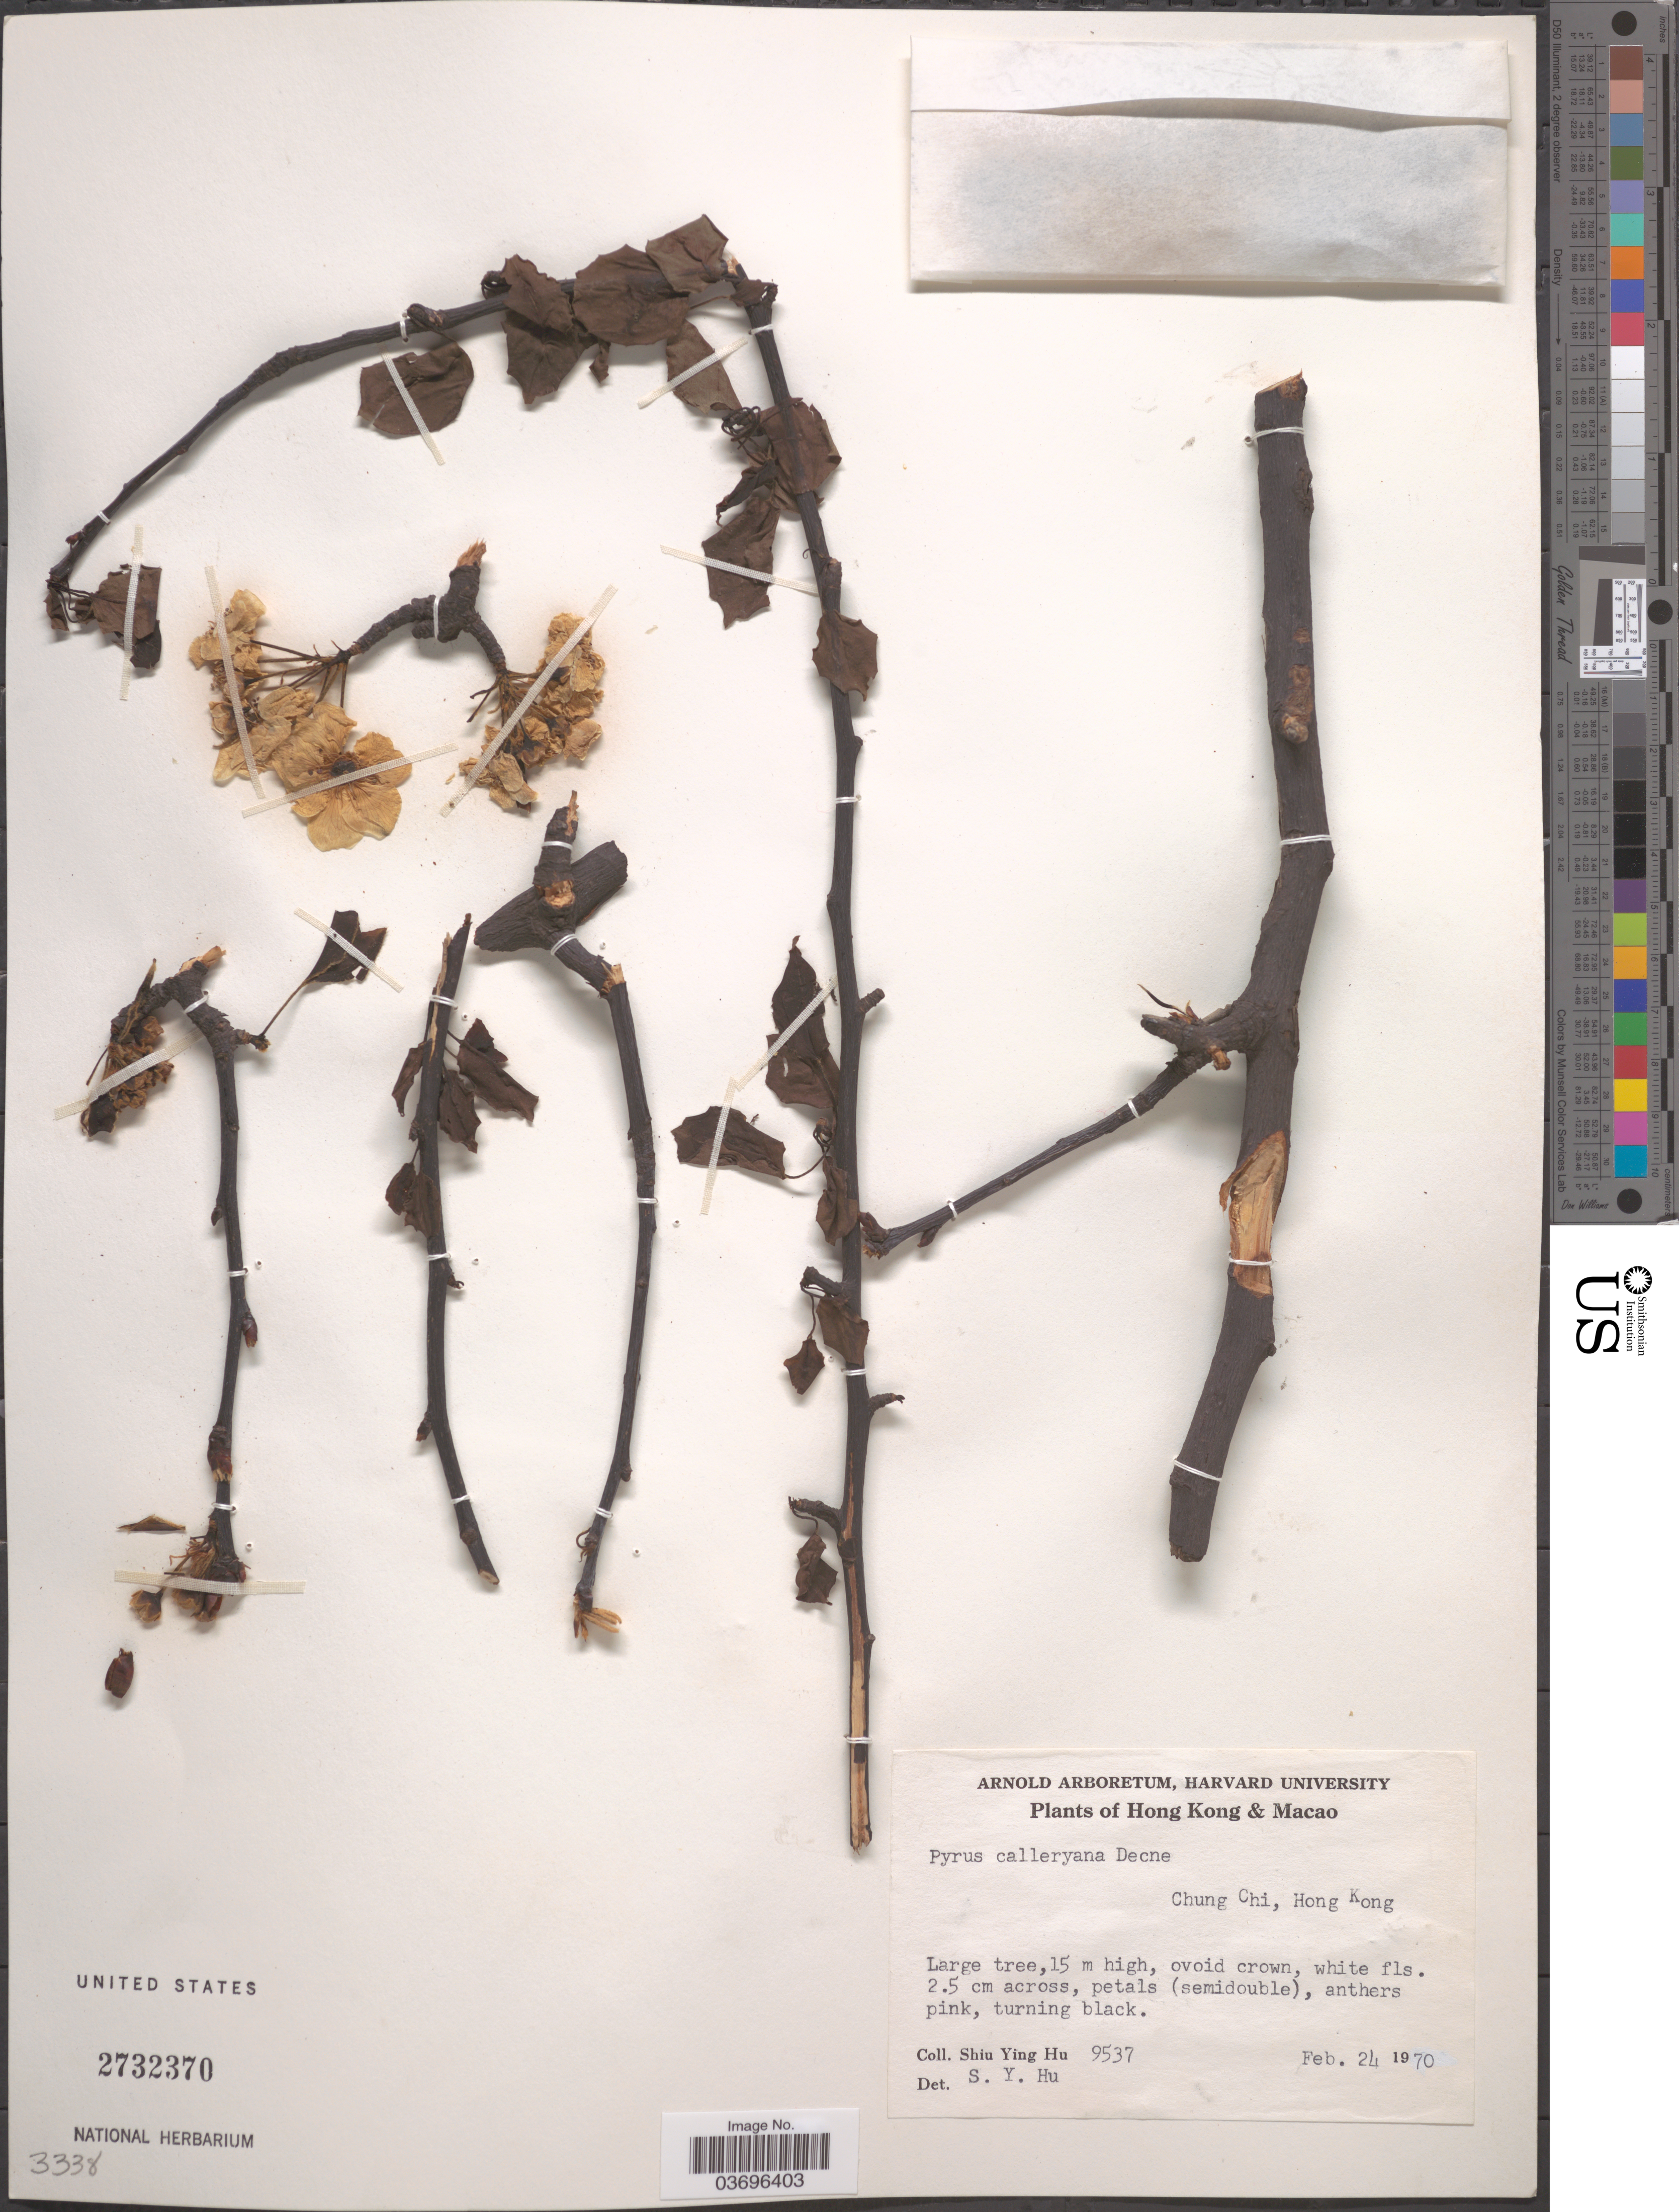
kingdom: Plantae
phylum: Tracheophyta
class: Magnoliopsida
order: Rosales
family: Rosaceae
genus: Pyrus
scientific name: Pyrus calleryana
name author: Decne.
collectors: S. Y. Hu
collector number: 9537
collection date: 1970-02-24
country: China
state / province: Hong Kong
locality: Chung Chi.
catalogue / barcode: US 2732370